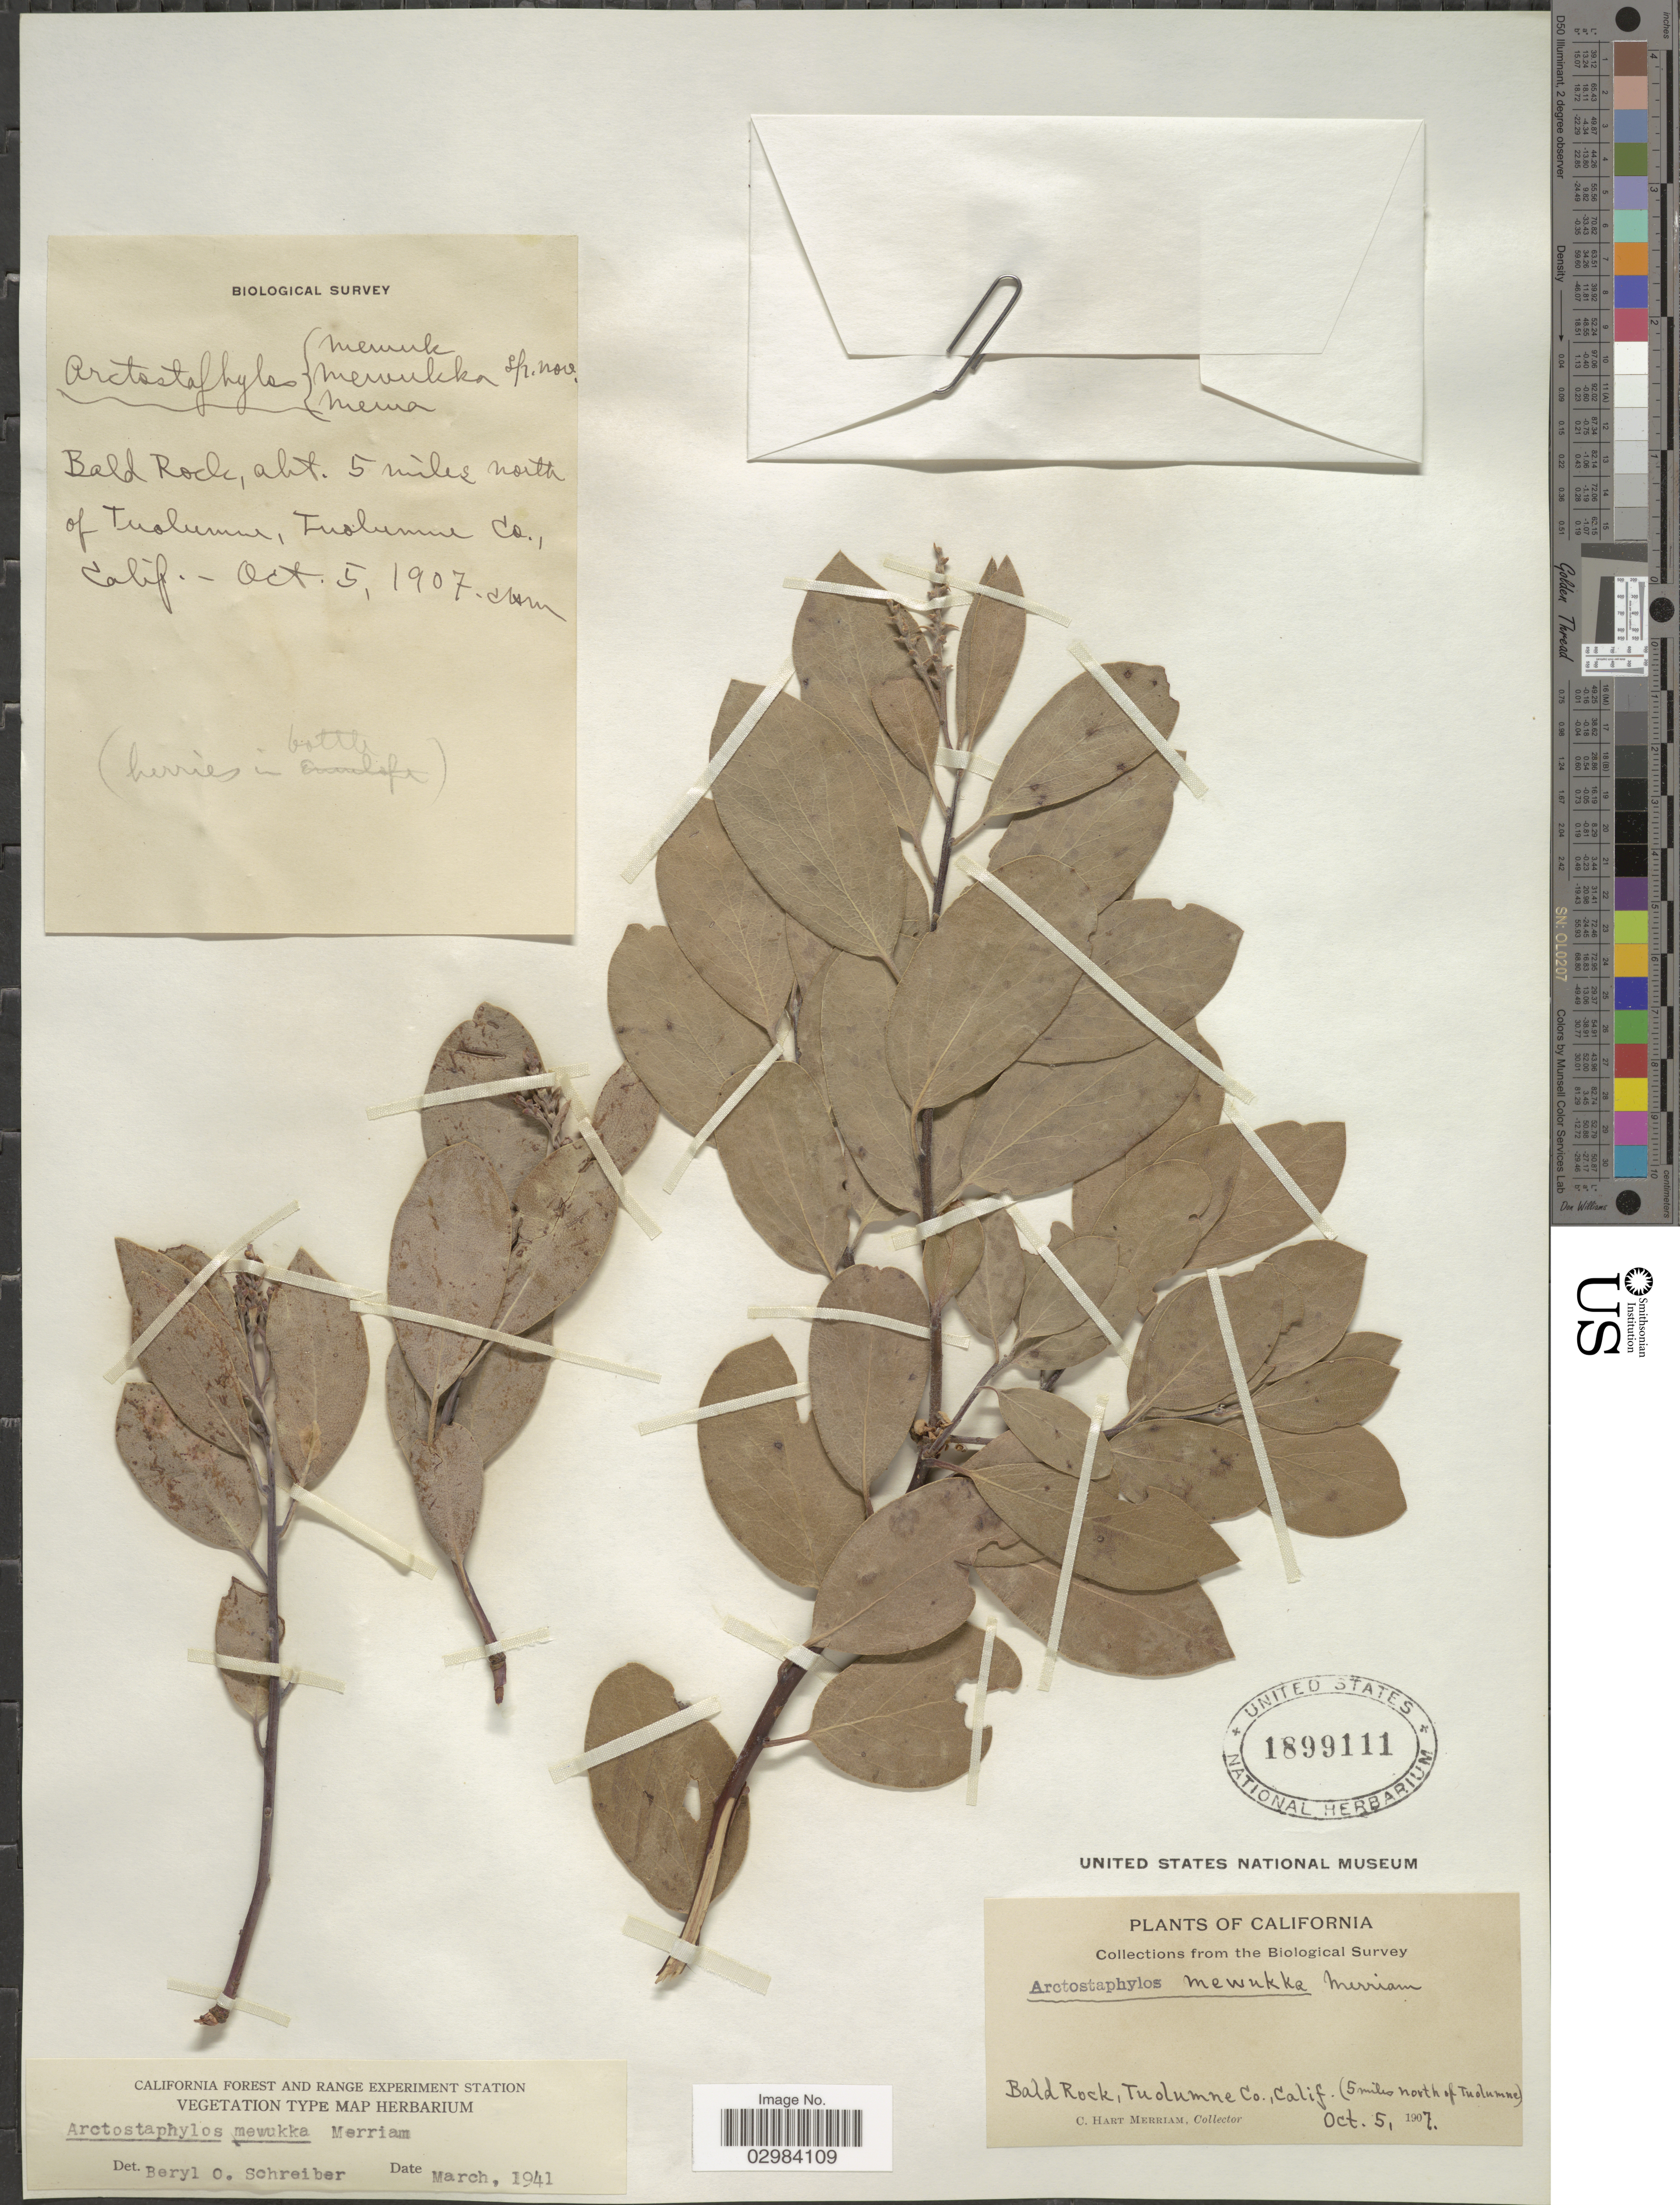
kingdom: Plantae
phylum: Tracheophyta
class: Magnoliopsida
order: Ericales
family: Ericaceae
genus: Arctostaphylos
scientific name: Arctostaphylos mewukka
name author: Merriam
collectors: C. Merriam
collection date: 1907-10-05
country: United States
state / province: California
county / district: Tuolumne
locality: Bald Rock, Tuolumne Co. (5 miles north of Tuolumne).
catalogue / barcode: US 1899111